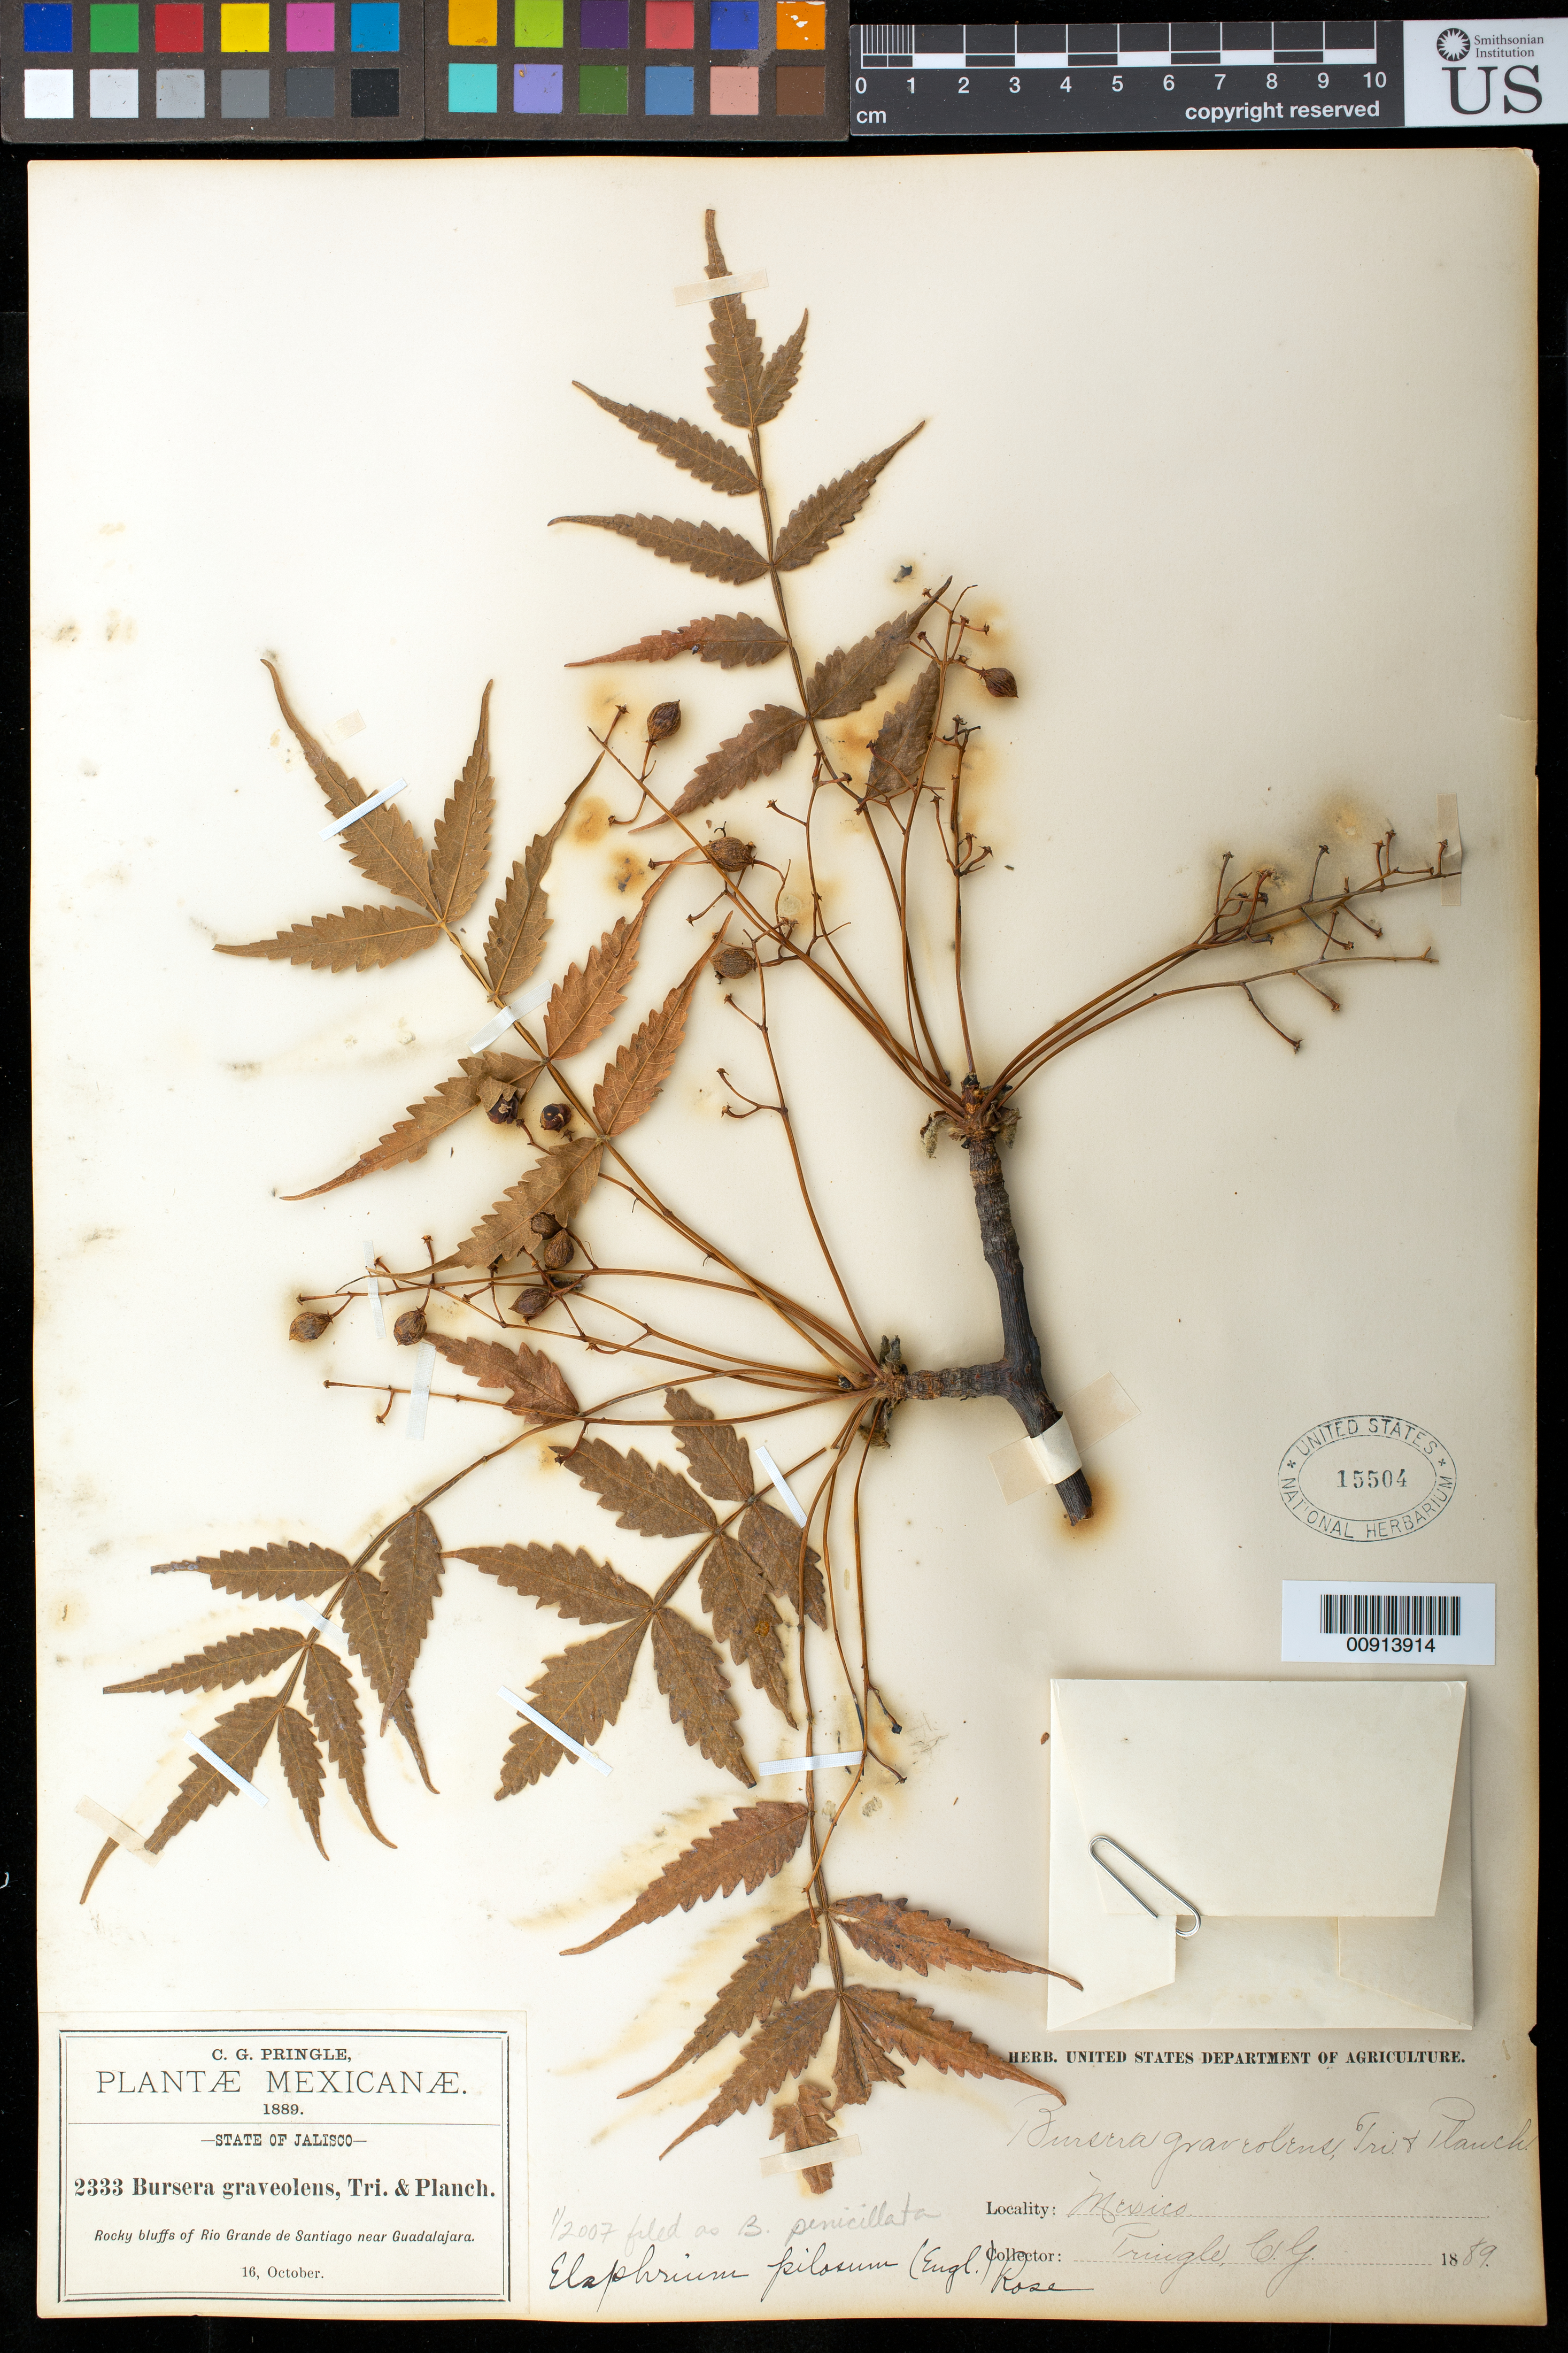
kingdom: Plantae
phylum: Tracheophyta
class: Magnoliopsida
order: Sapindales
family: Burseraceae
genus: Bursera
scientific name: Bursera penicillata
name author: (DC.) Engl.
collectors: C. G. Pringle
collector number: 2333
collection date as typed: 16 Oct 1889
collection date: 1889-10-16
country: Mexico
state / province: Jalisco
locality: Río Grande de Santiago near Guadalajara, Jalisco.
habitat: Rocky bluffs of Río.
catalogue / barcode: US 15504